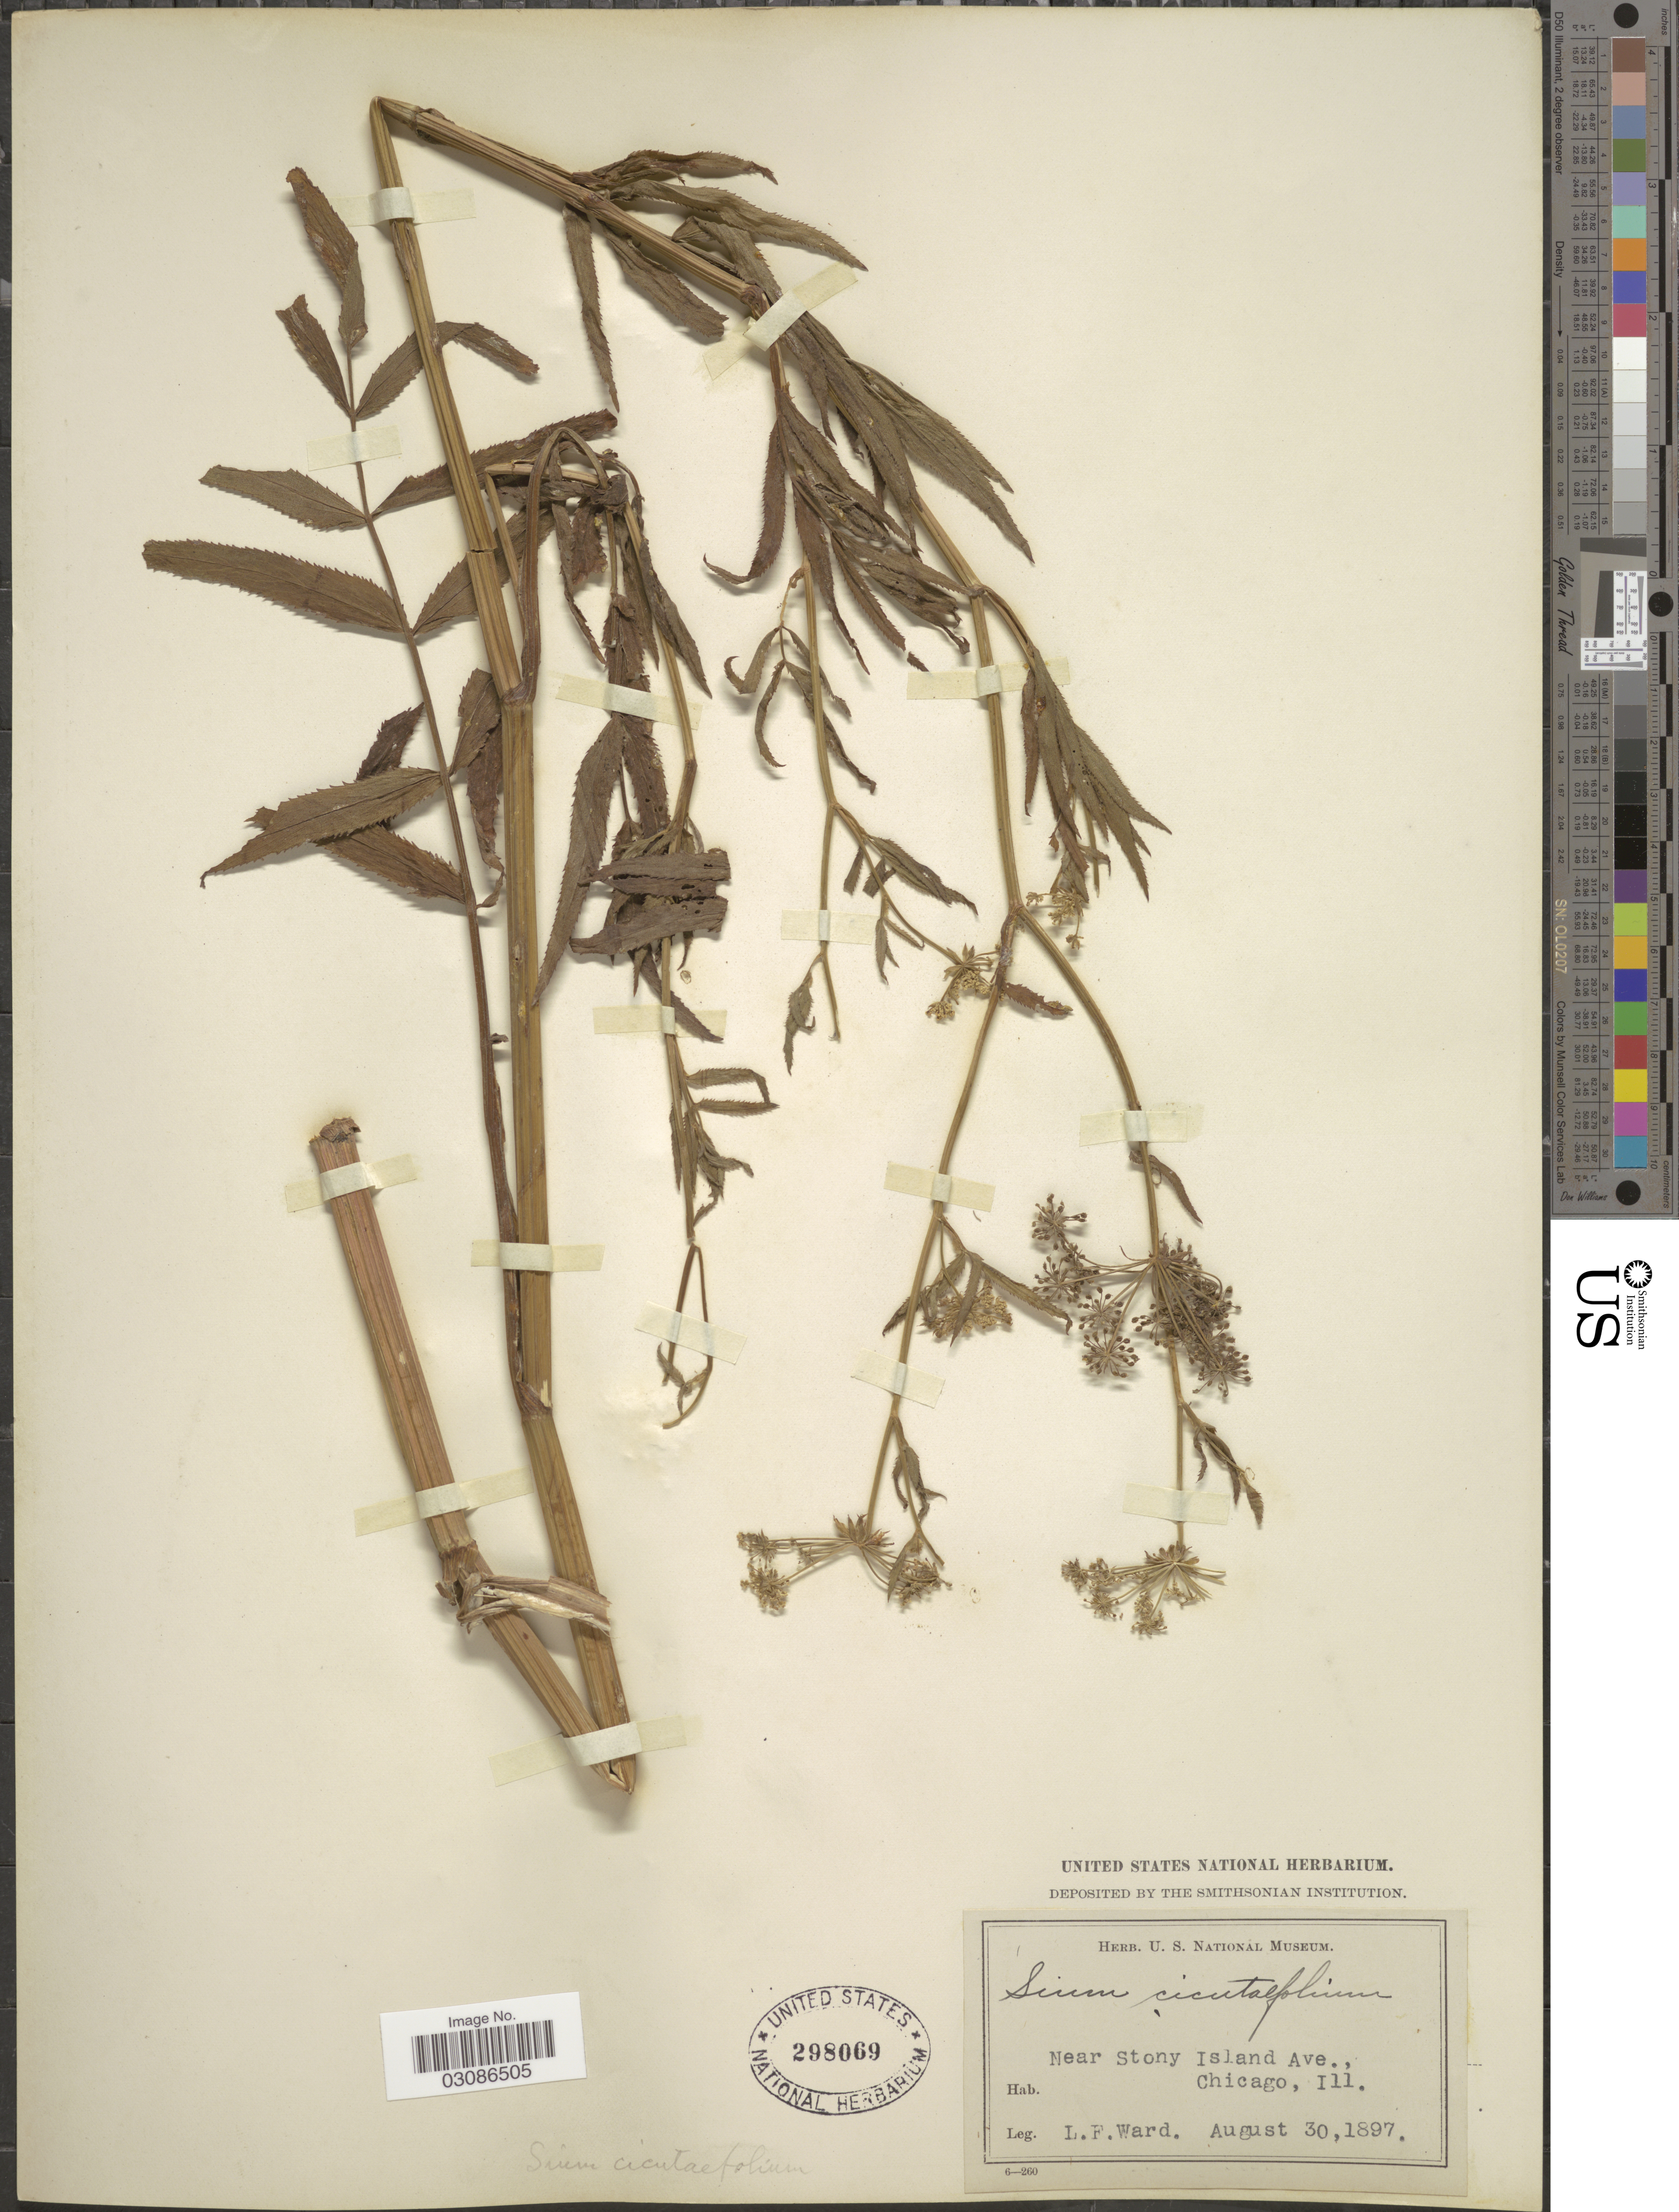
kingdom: Plantae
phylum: Tracheophyta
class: Magnoliopsida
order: Apiales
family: Apiaceae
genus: Sium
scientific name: Sium suave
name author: Walter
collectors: L. Ward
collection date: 1897-08-30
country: United States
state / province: Illinois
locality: Near Stony Island Ave., Chicago.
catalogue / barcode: US 298069